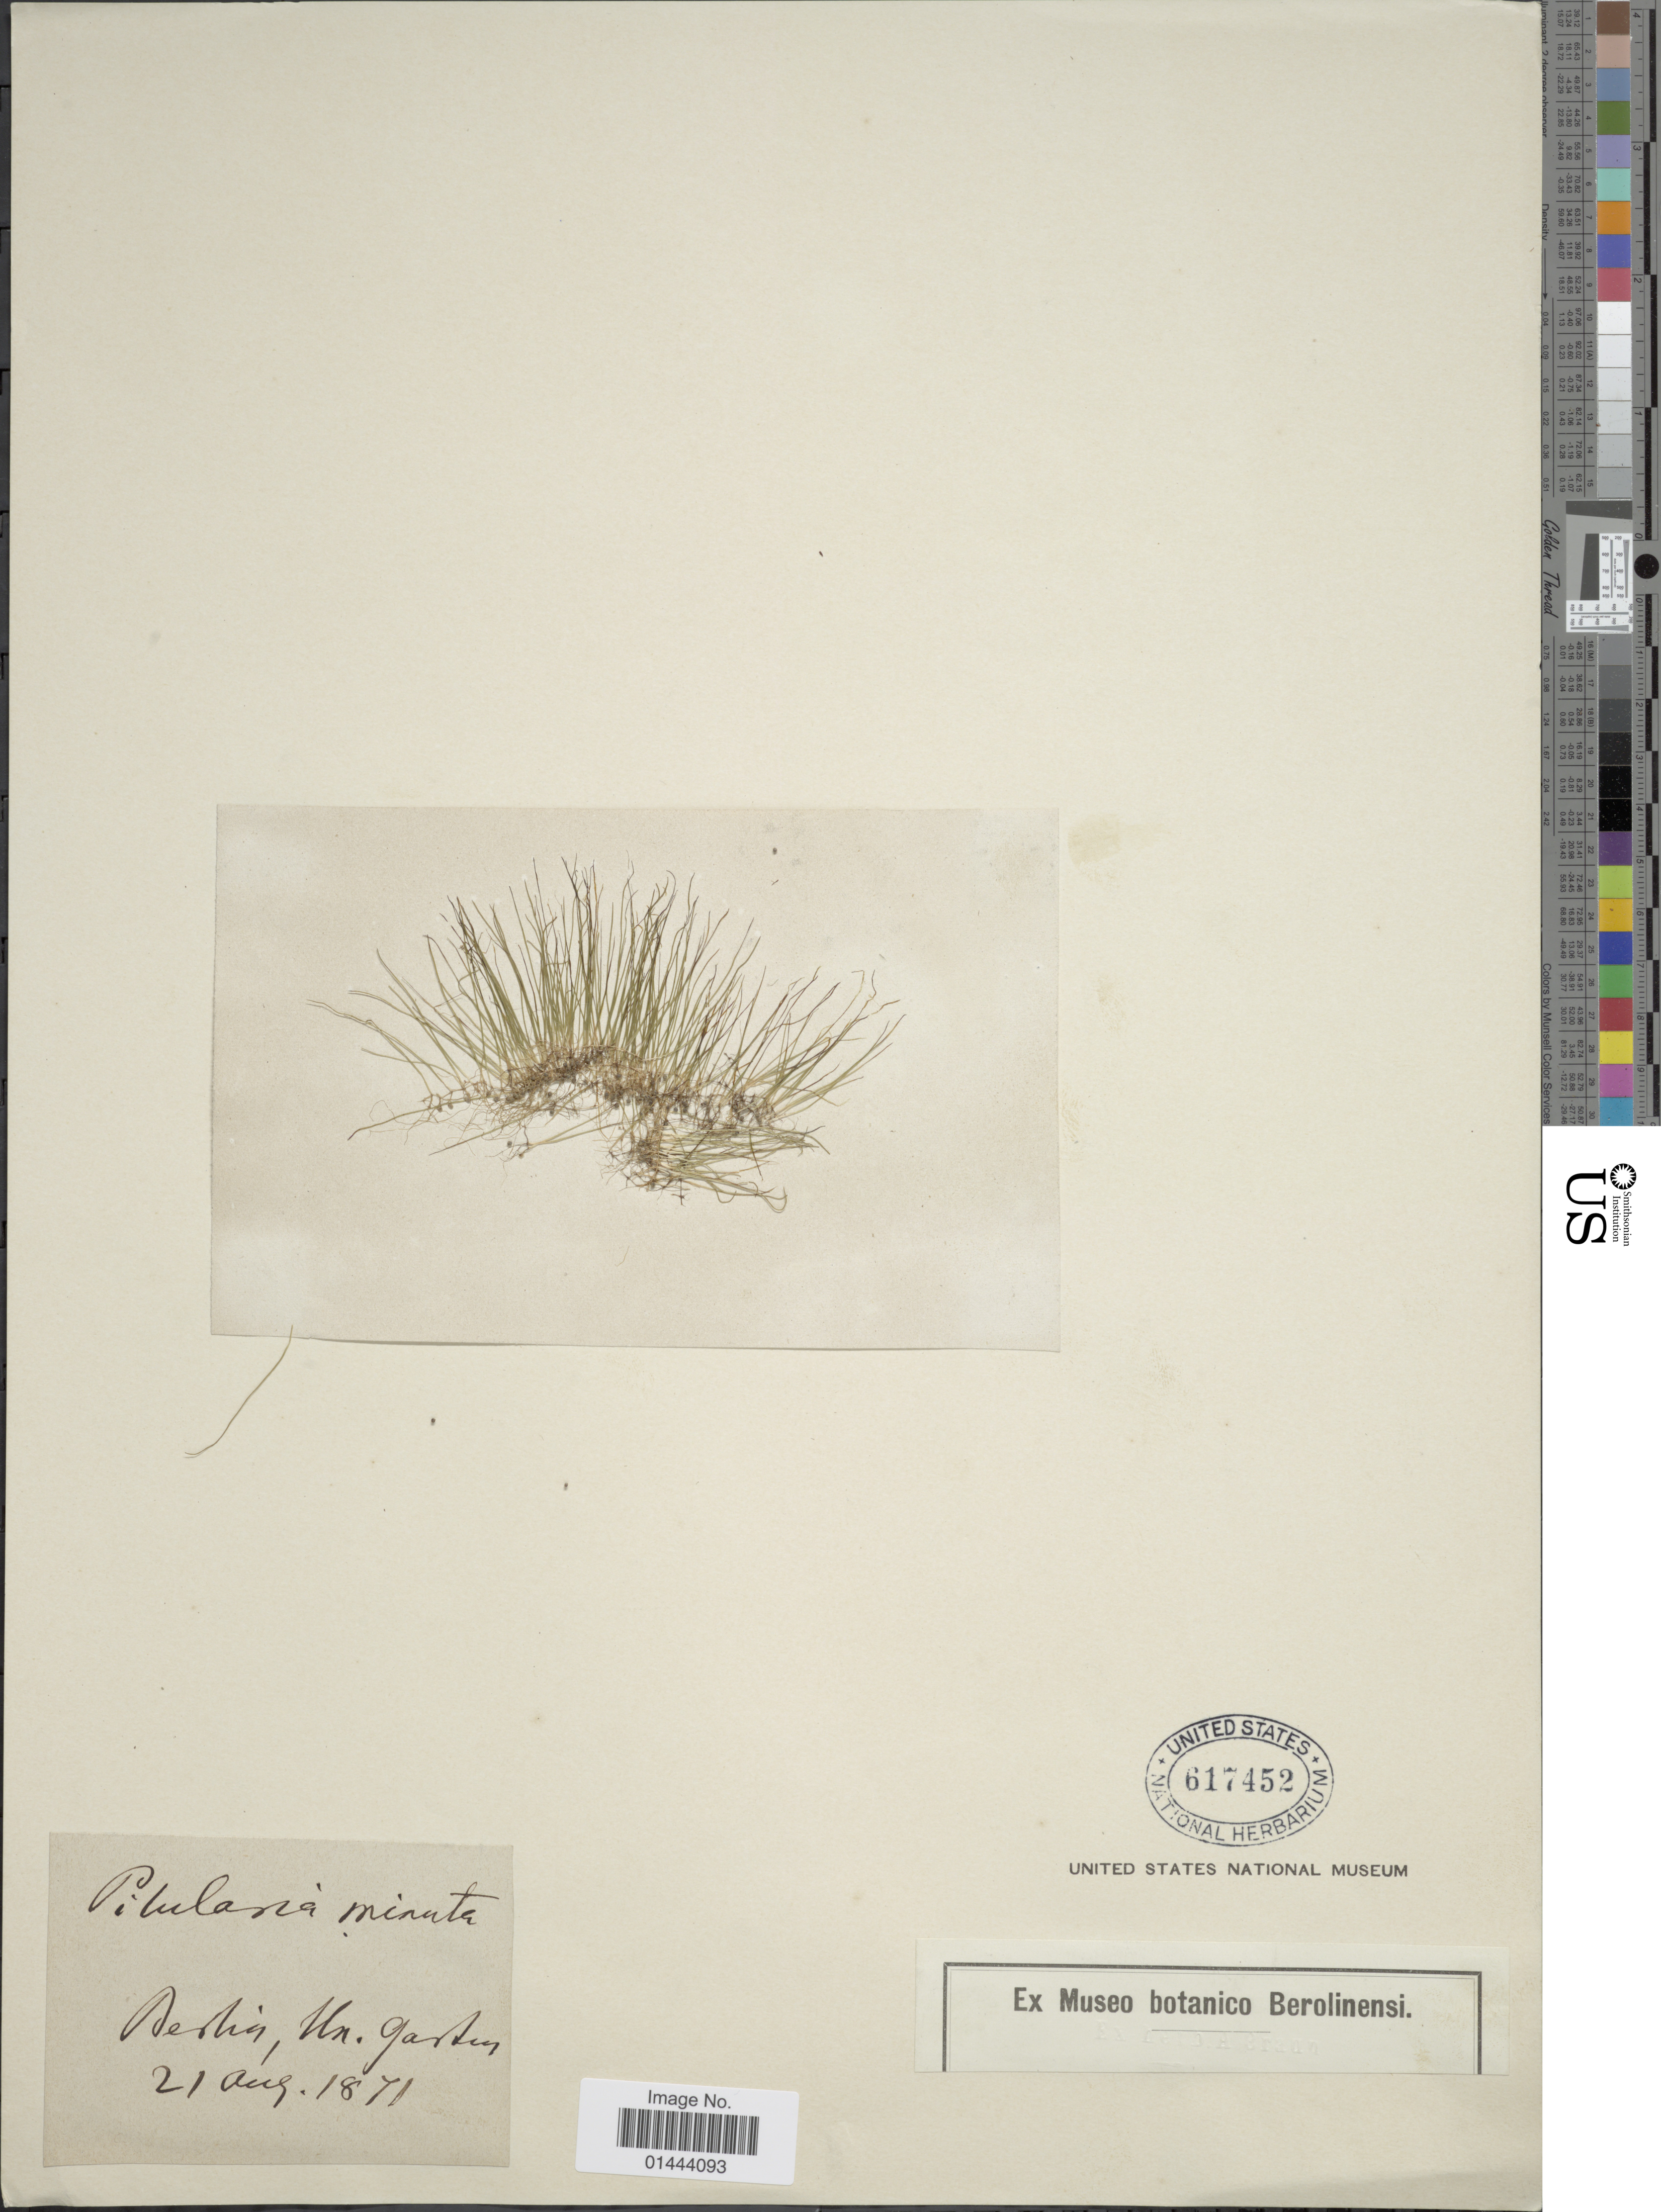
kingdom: Plantae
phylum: Tracheophyta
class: Polypodiopsida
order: Salviniales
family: Marsileaceae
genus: Pilularia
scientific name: Pilularia minuta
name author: Durieu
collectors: ex Mus. Bot. Berolinensi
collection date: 1871-08-21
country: Germany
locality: Berlin, Un. garten [interpreted]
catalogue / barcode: US 617452